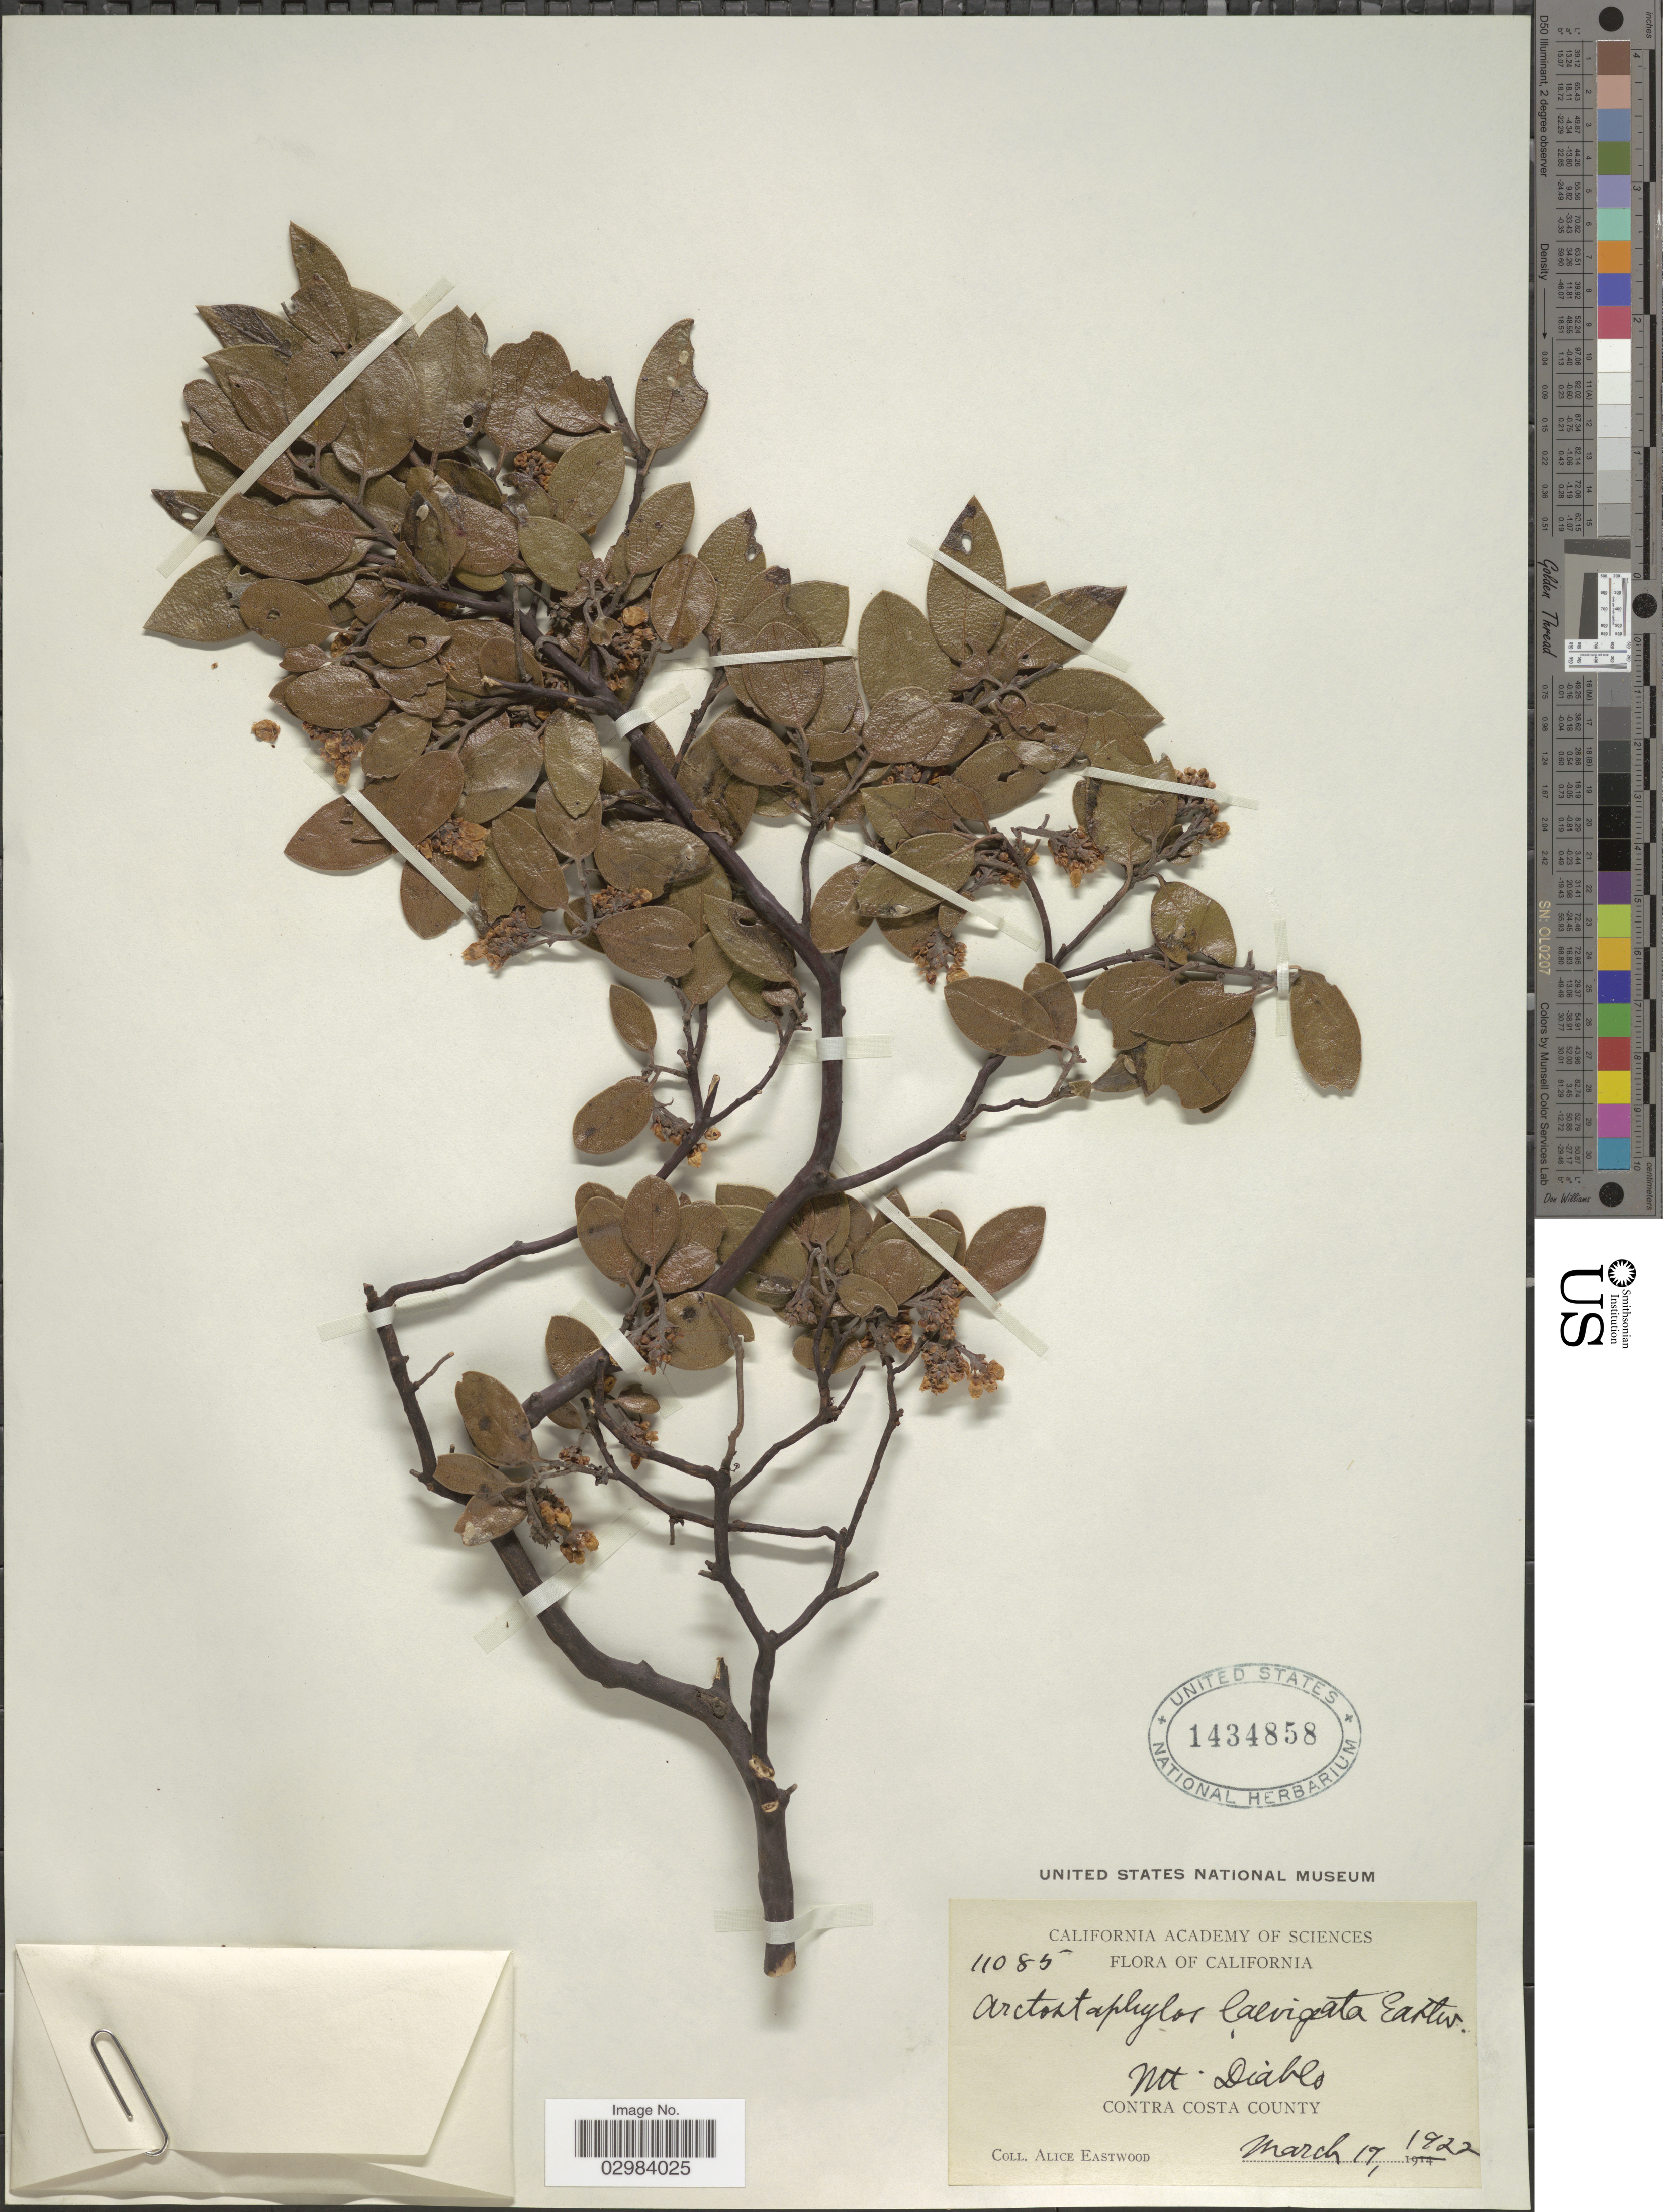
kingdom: Plantae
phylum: Tracheophyta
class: Magnoliopsida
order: Ericales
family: Ericaceae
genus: Arctostaphylos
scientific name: Arctostaphylos laevigata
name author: Eastw.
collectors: A. Eastwood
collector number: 11085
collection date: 1922-03-17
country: United States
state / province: California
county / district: Contra Costa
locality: Mt. Daiblo, Contra Costa County.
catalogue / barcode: US 1434858